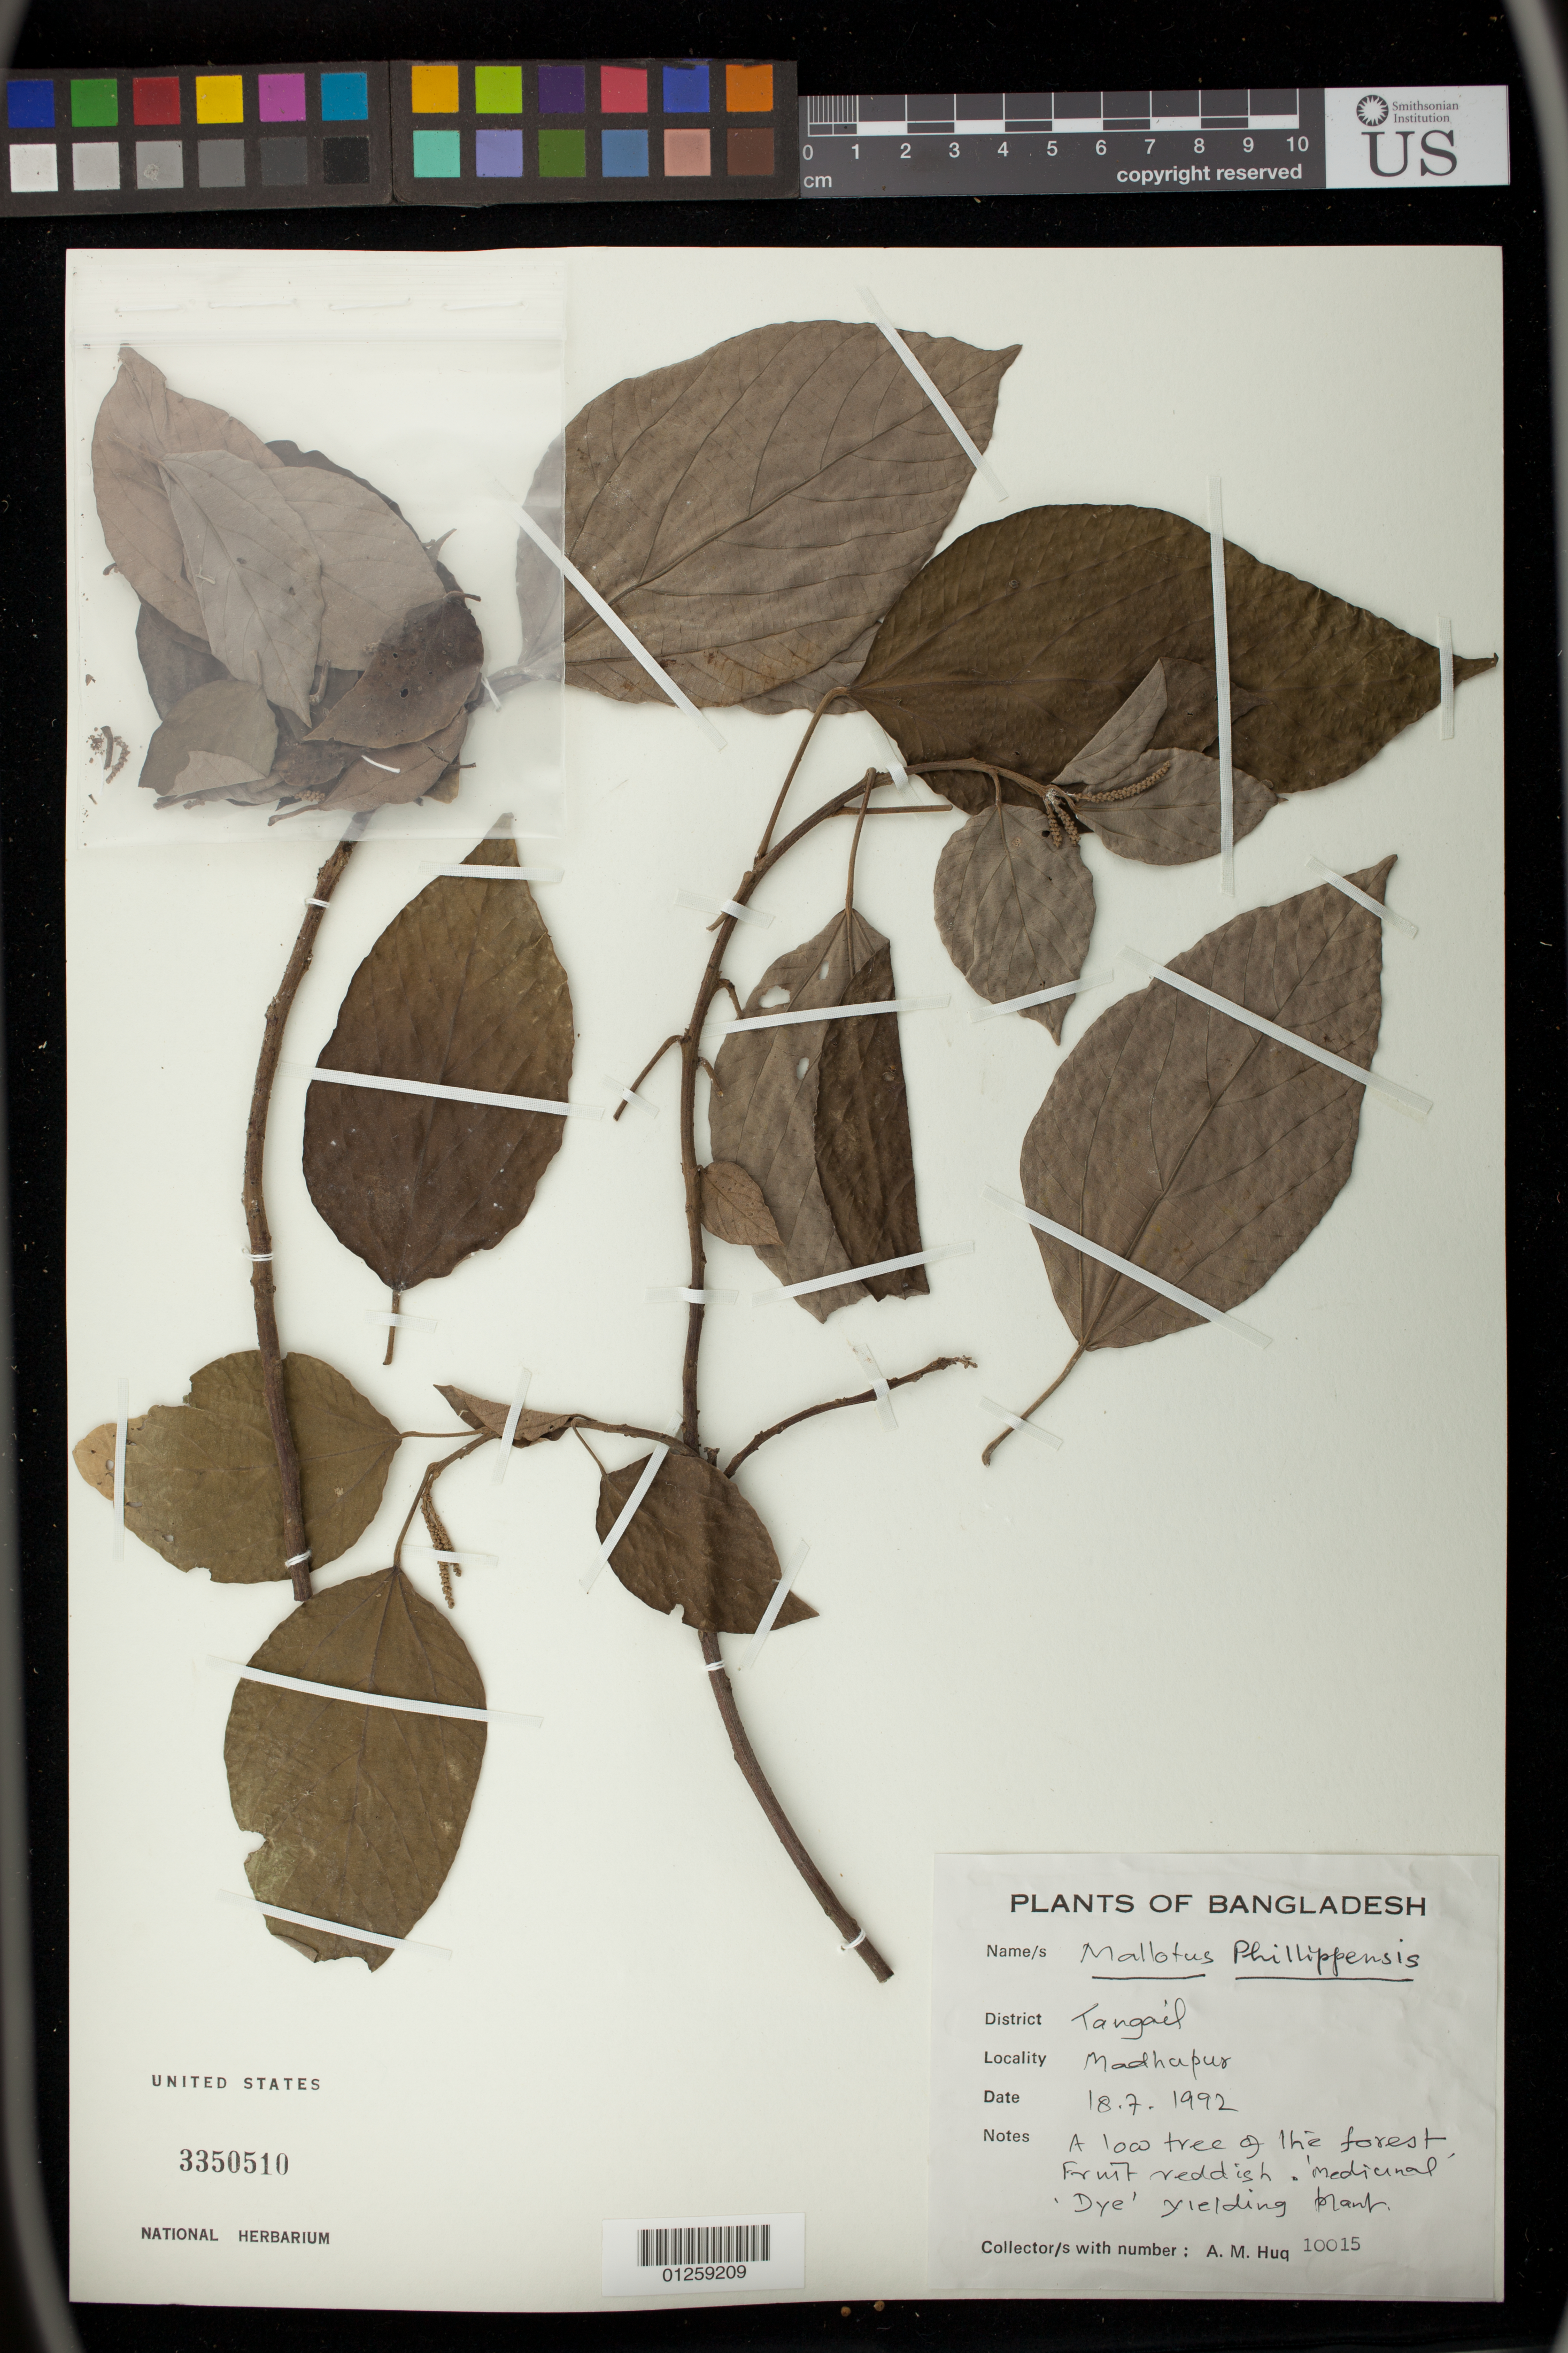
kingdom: Plantae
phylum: Tracheophyta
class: Magnoliopsida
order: Malpighiales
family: Euphorbiaceae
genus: Mallotus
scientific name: Mallotus philippensis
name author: (Lam.) Müll. Arg.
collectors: A. M. Huq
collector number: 10015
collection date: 1992-07-18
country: Bangladesh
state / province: Dhaka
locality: Madhapus, Taingail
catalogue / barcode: US 3350510